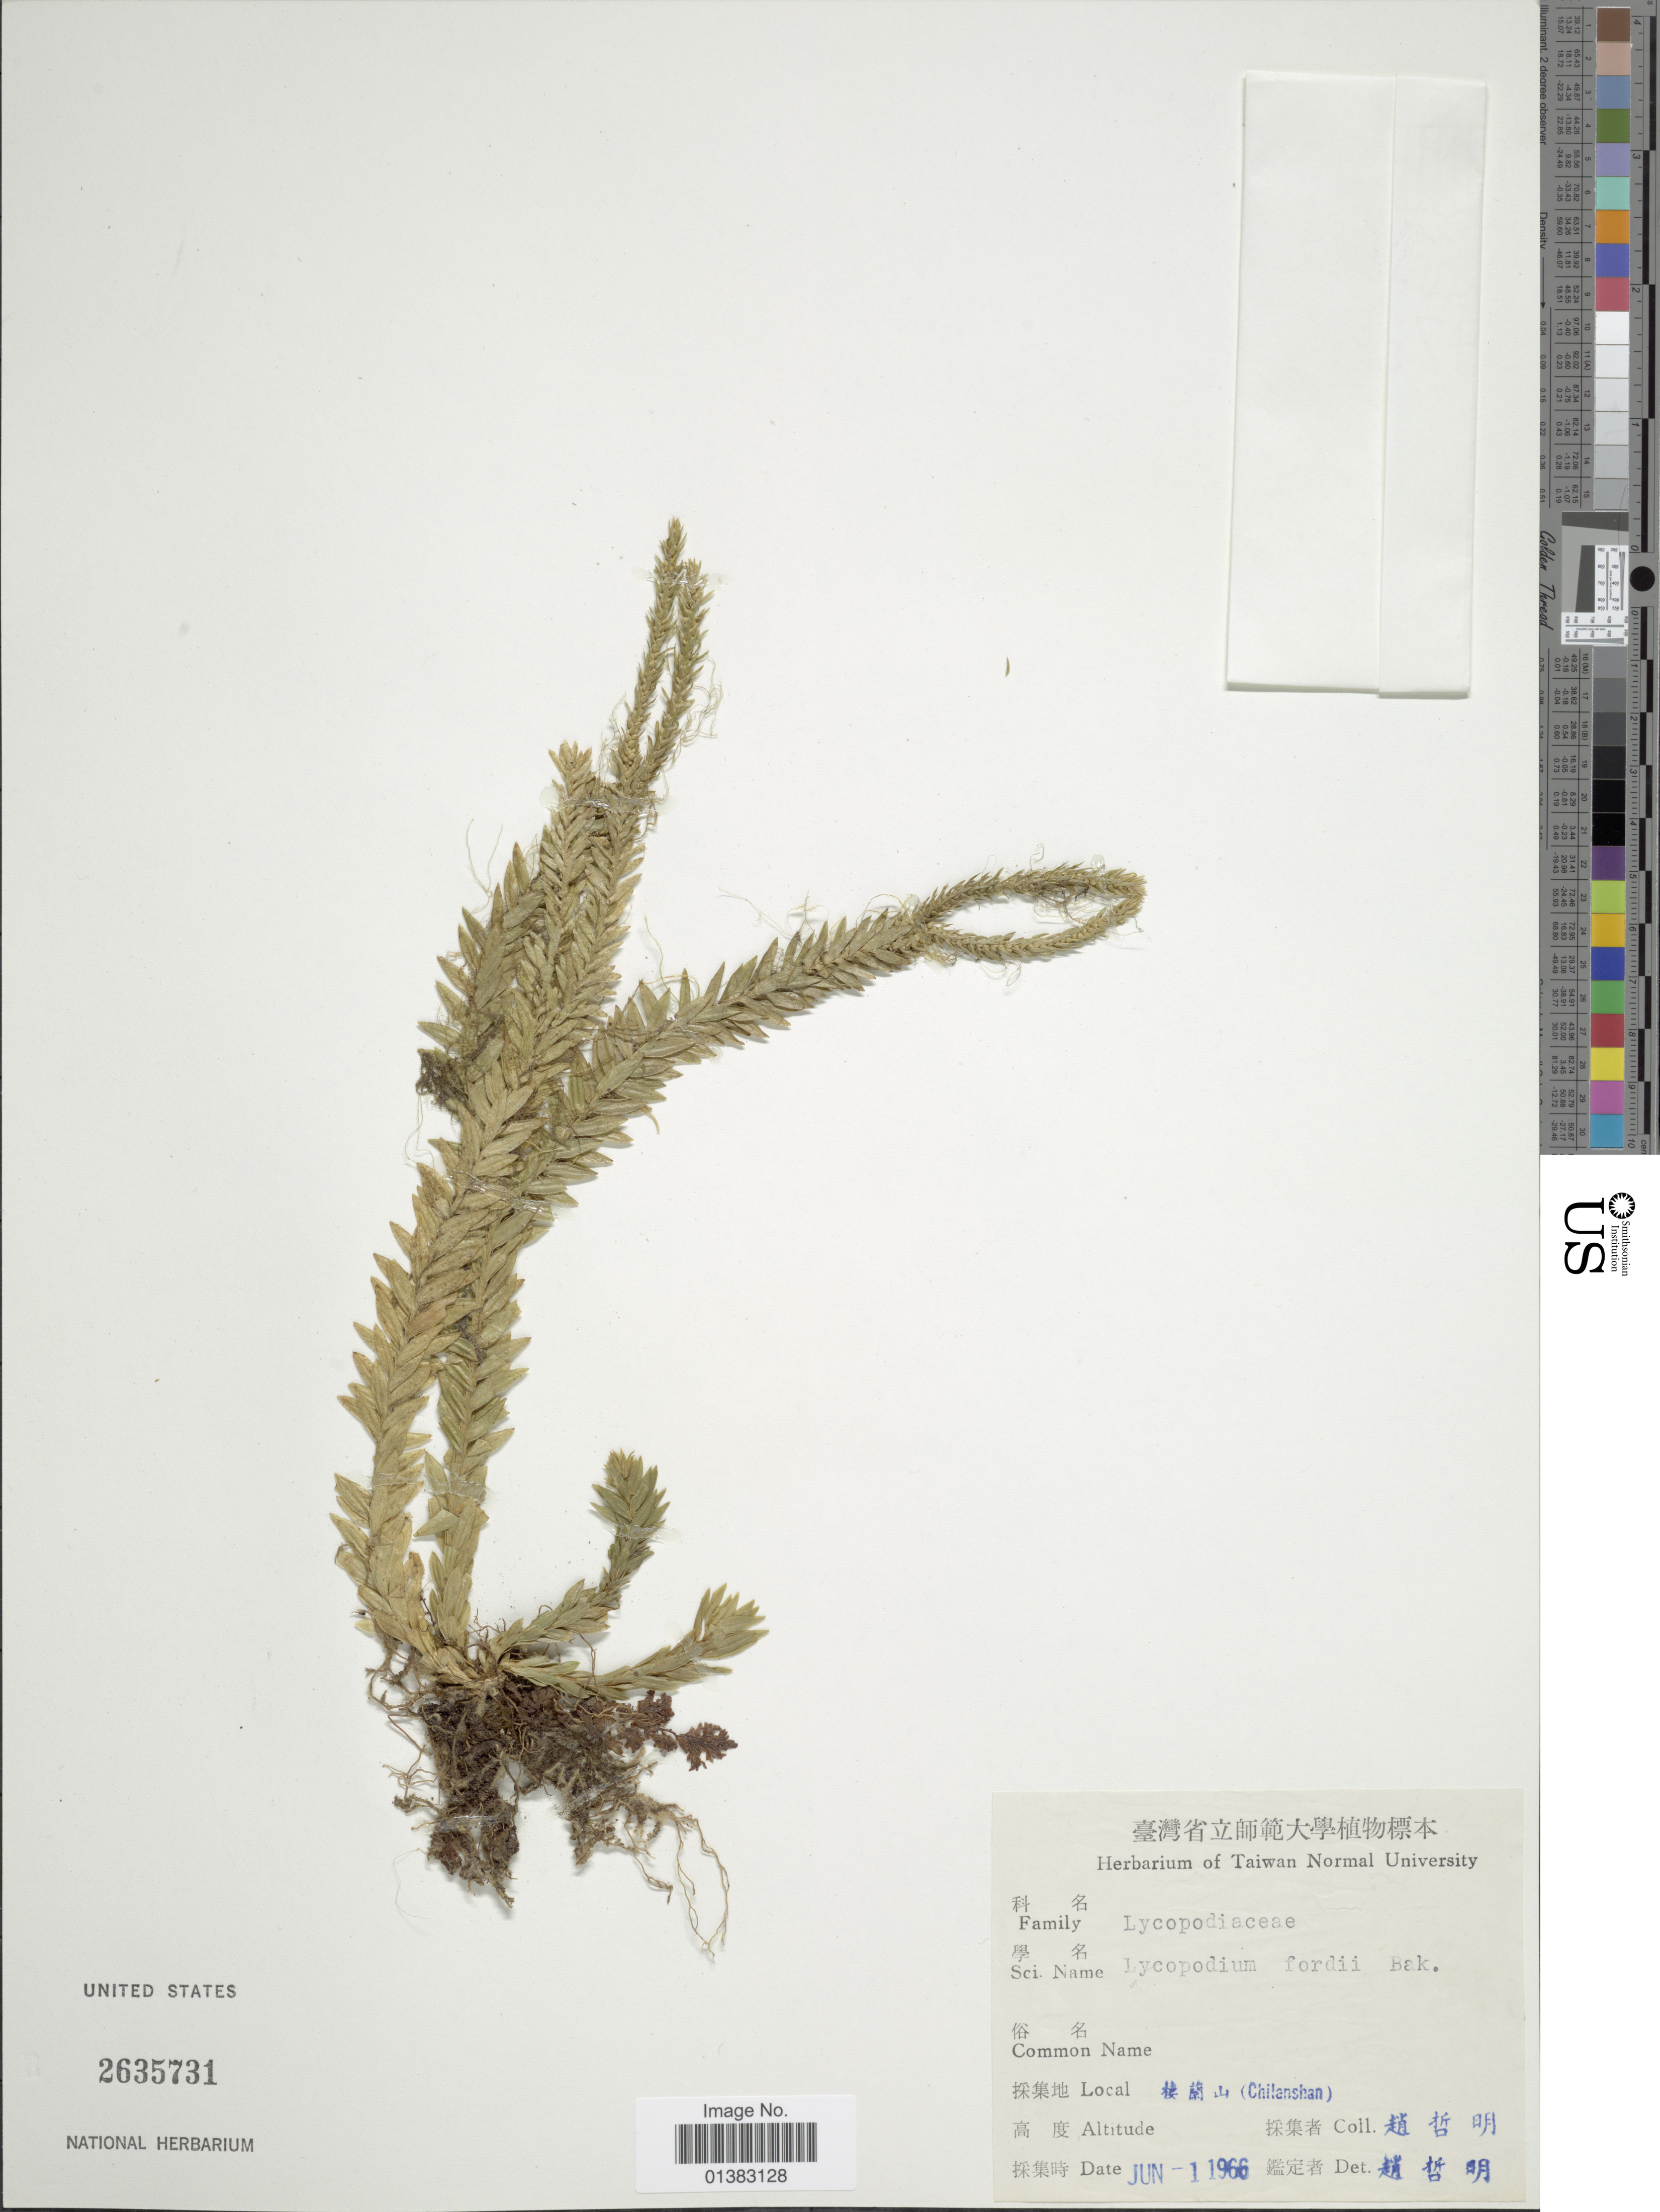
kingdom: Plantae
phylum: Tracheophyta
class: Lycopodiopsida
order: Lycopodiales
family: Lycopodiaceae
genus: Phlegmariurus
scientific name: Phlegmariurus fordii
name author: (Baker) Ching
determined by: Field, A. R.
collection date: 1966-06-01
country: Taiwan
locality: X (Chilanshan)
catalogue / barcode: US 2635731